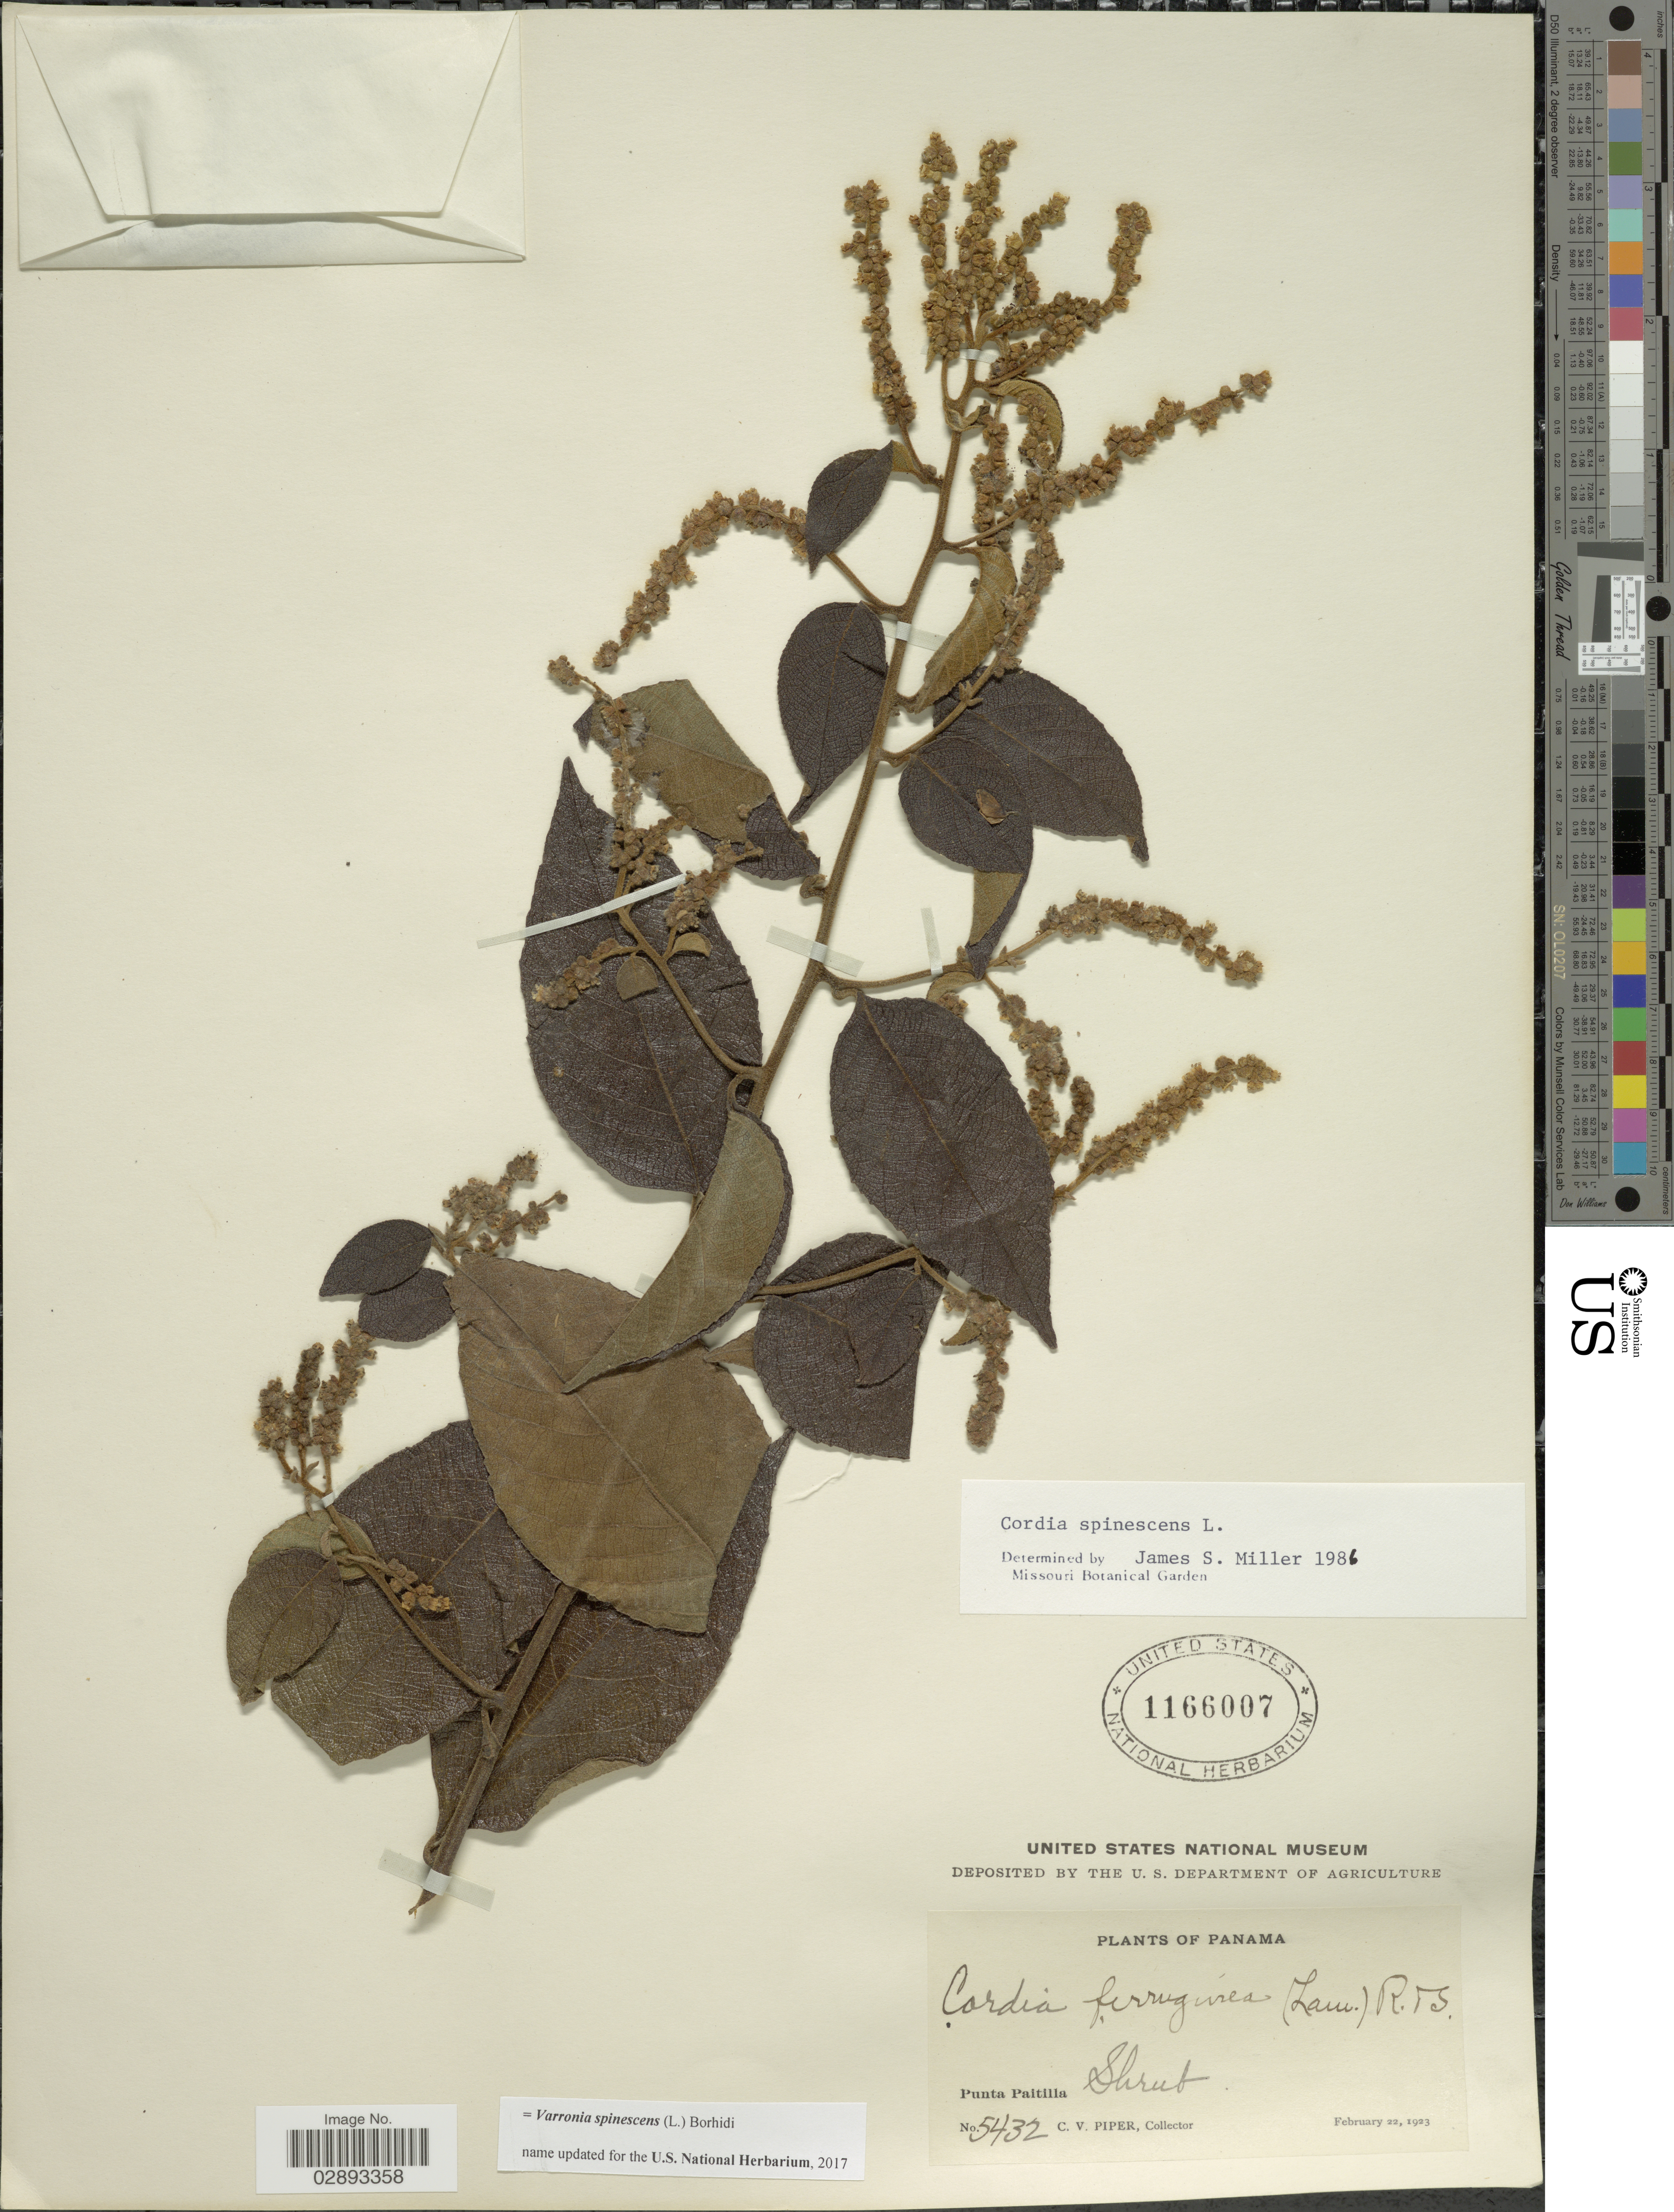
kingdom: Plantae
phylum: Tracheophyta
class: Magnoliopsida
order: Boraginales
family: Cordiaceae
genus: Varronia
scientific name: Varronia spinescens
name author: (L.) Borhidi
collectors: C. V. Piper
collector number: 5432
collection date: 1923-02-22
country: Panama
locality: Punta Paitilla.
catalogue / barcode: US 1166007